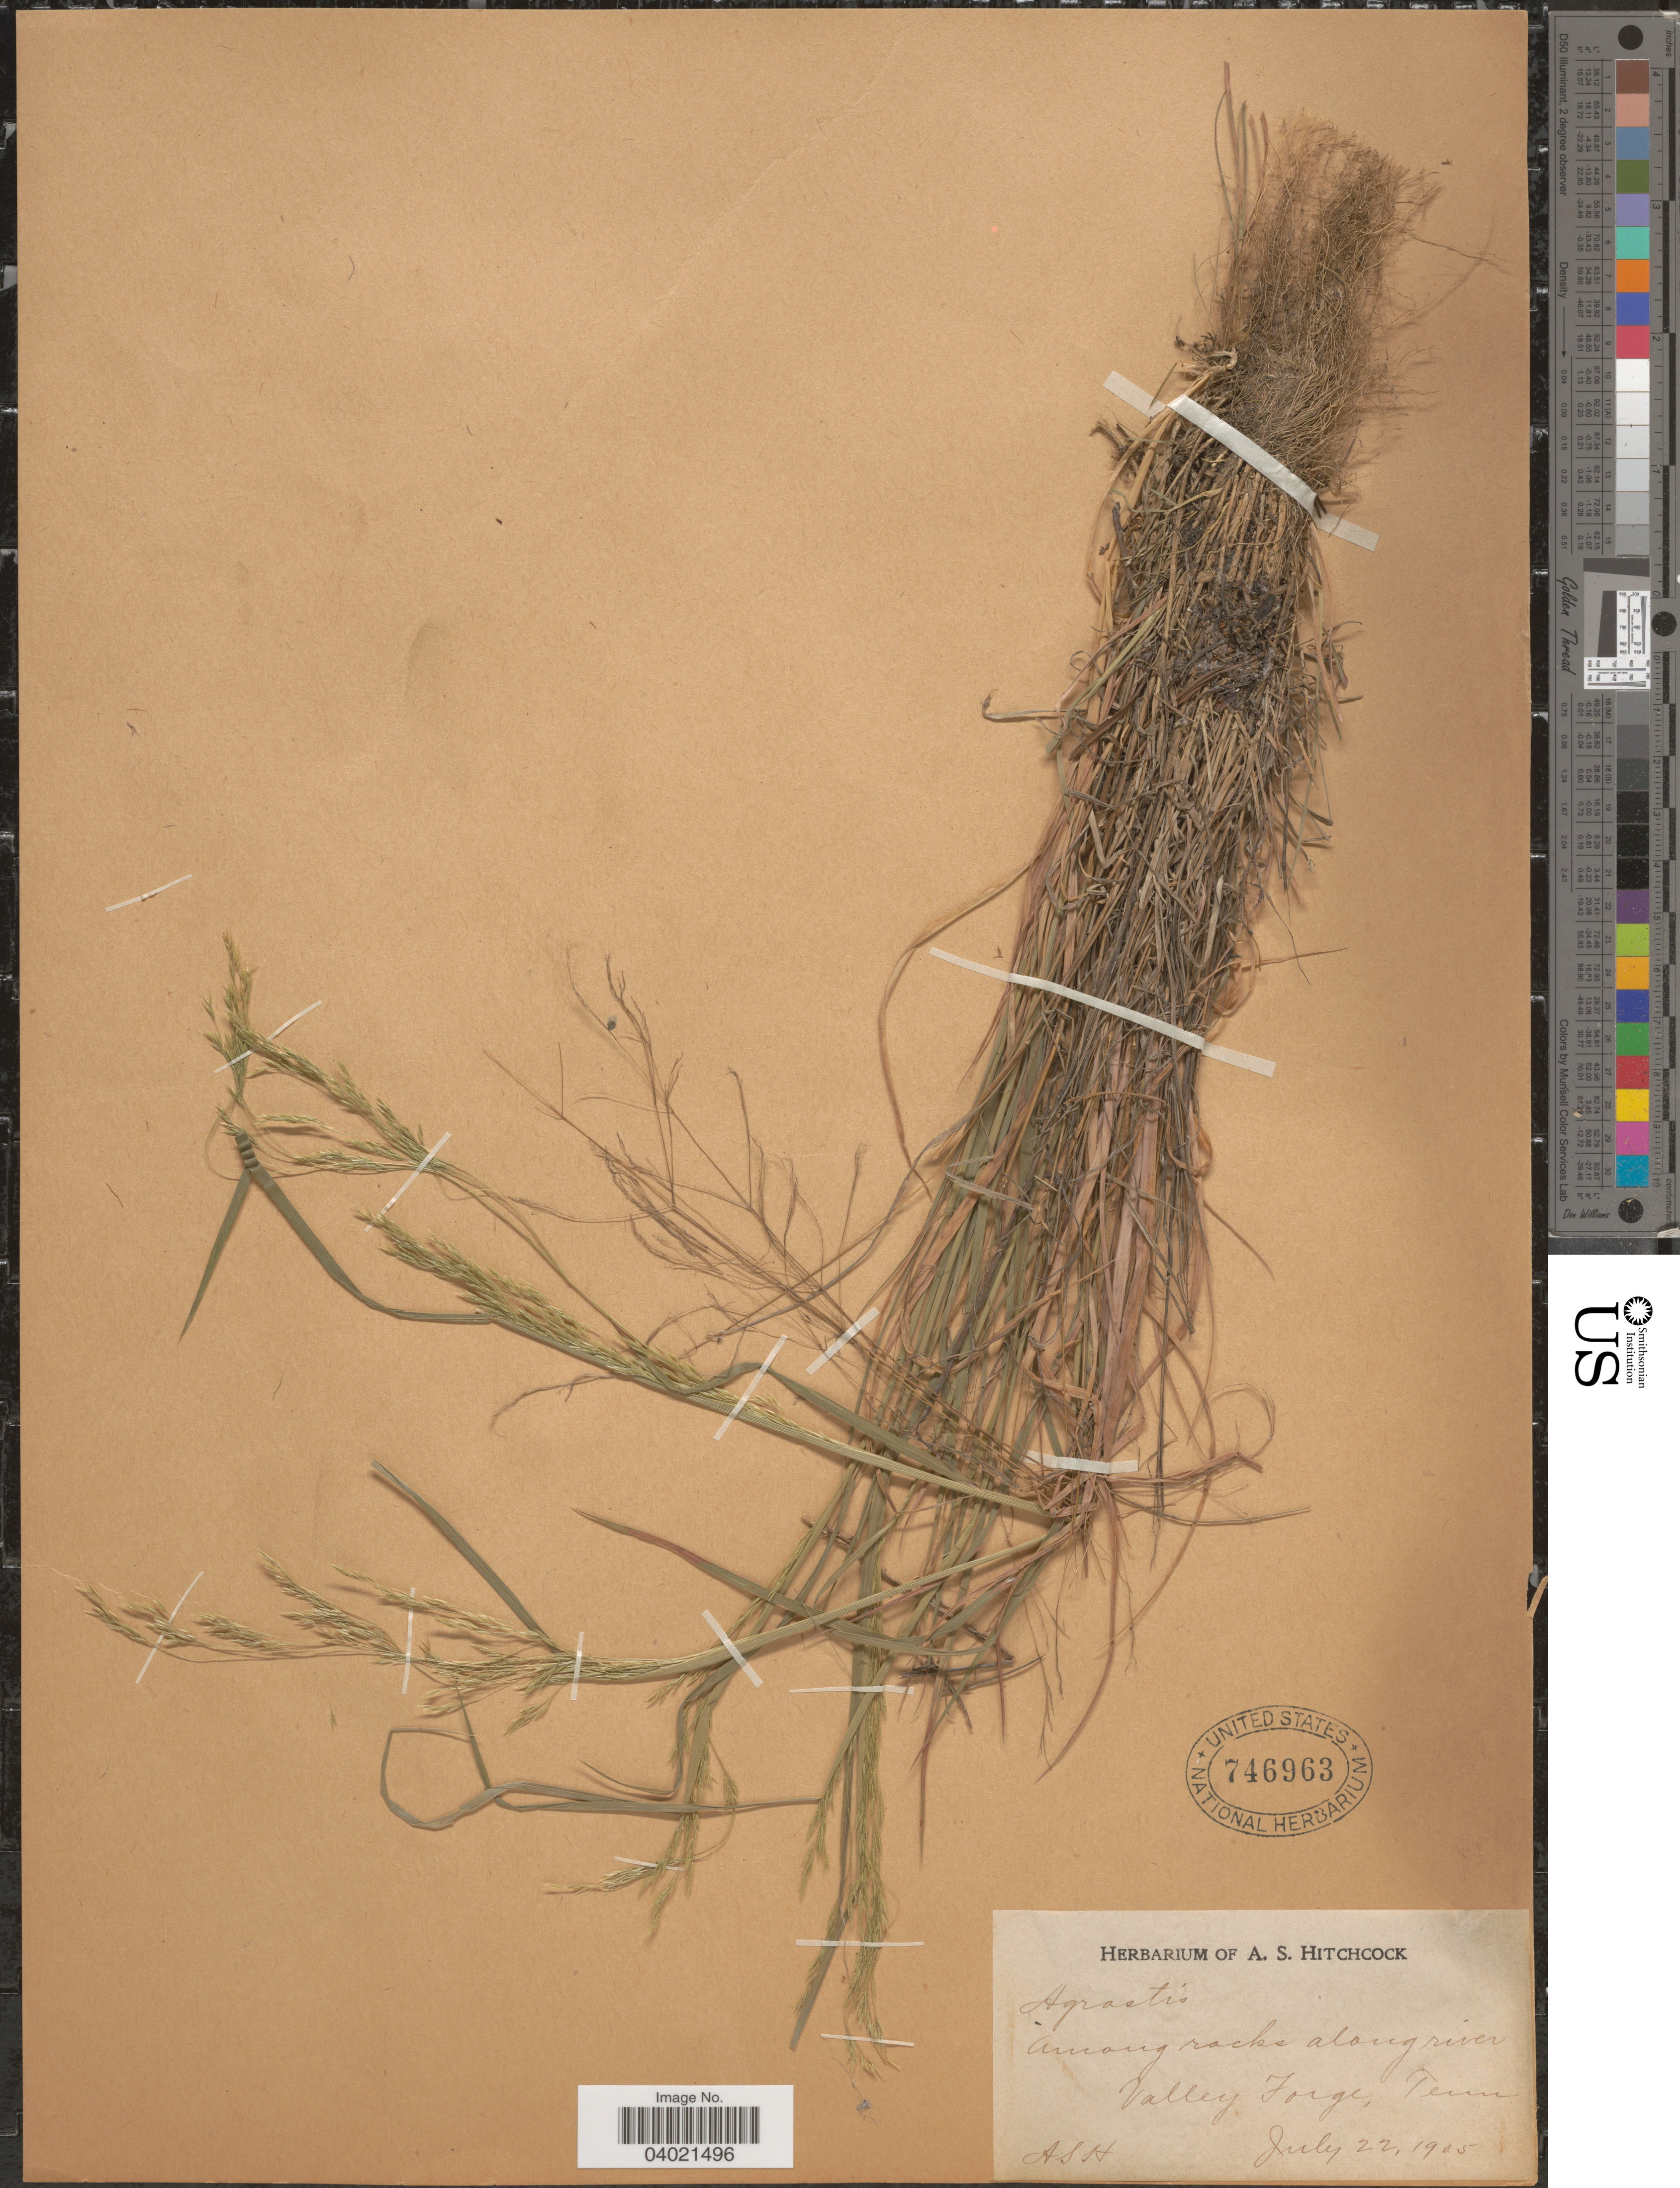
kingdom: Plantae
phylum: Tracheophyta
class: Liliopsida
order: Poales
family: Poaceae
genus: Agrostis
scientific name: Agrostis perennans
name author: (Walter) Tuck.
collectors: A. S. Hitchcock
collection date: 1905-07-22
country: United States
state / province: Tennessee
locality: Among rocks along river. Valley Forge.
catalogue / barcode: US 746963